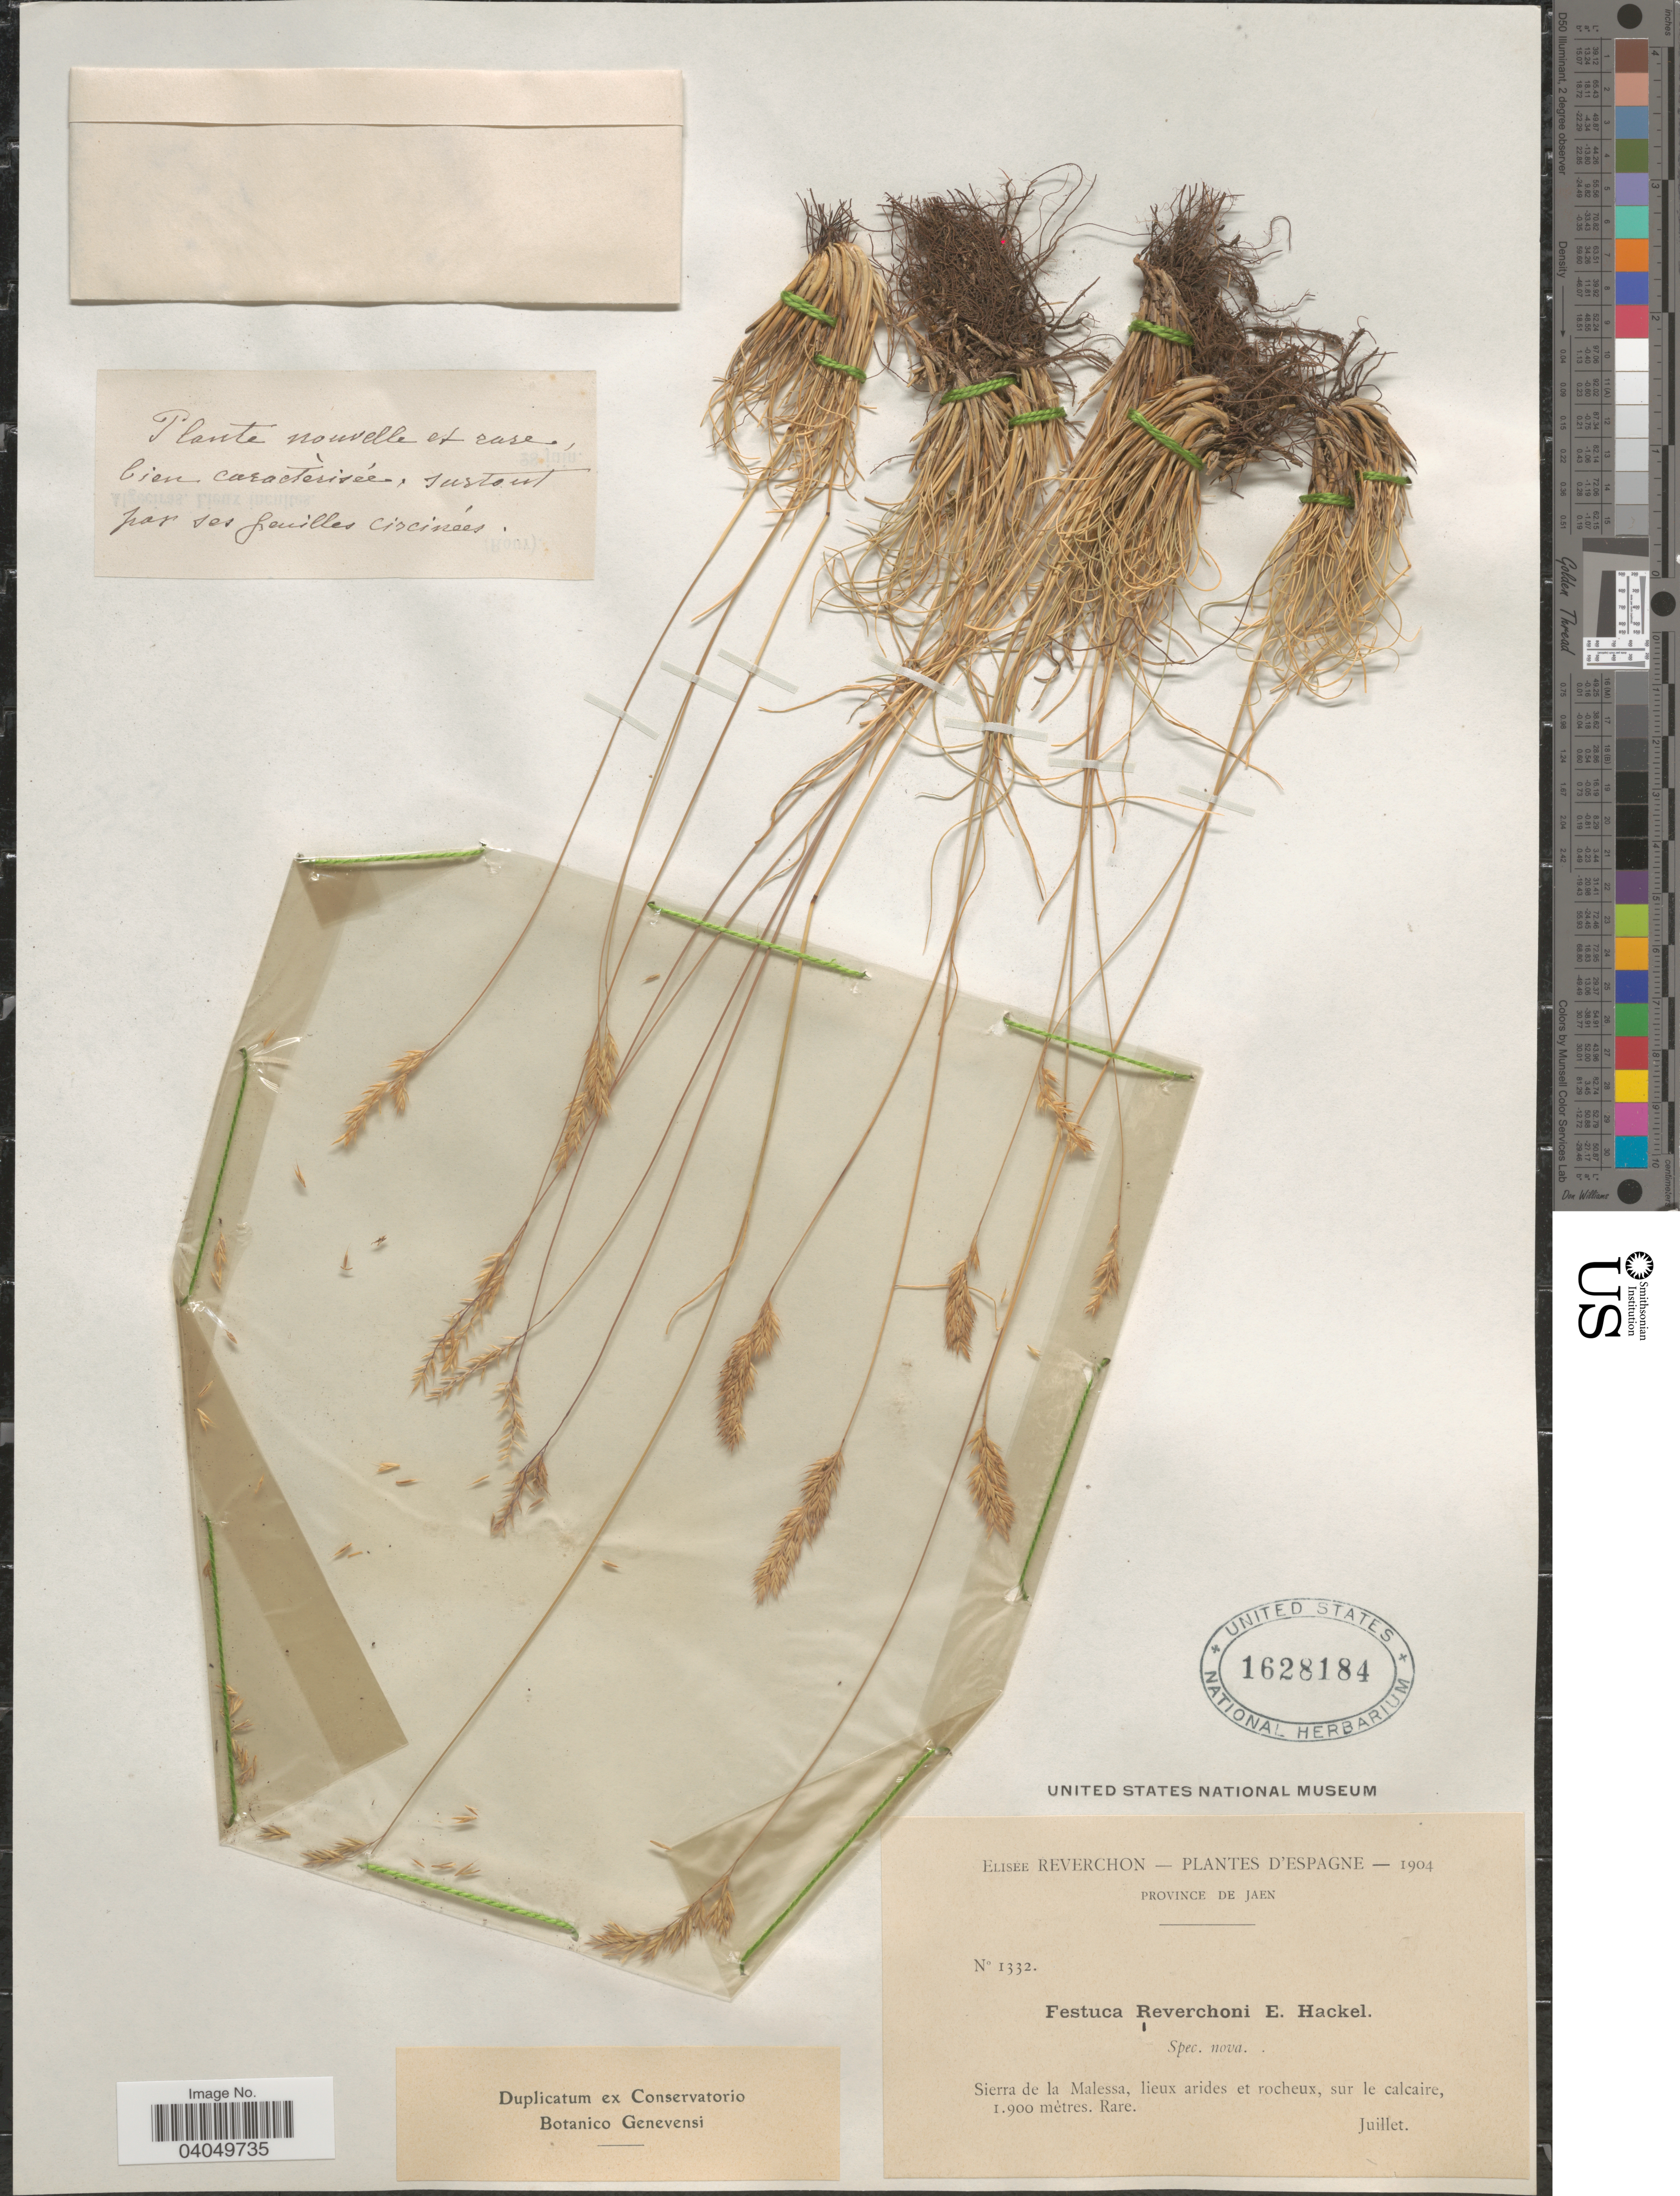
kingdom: Plantae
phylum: Tracheophyta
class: Liliopsida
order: Poales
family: Poaceae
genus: Festuca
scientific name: Festuca reverchonii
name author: Hack.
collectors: E. Reverchon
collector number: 1332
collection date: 1904-07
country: Spain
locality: D'Espagne. Province de Jaen. Sierra de la Malessa, lieux arides et rocheux, sur le calcaire.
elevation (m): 1900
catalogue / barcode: US 1628184